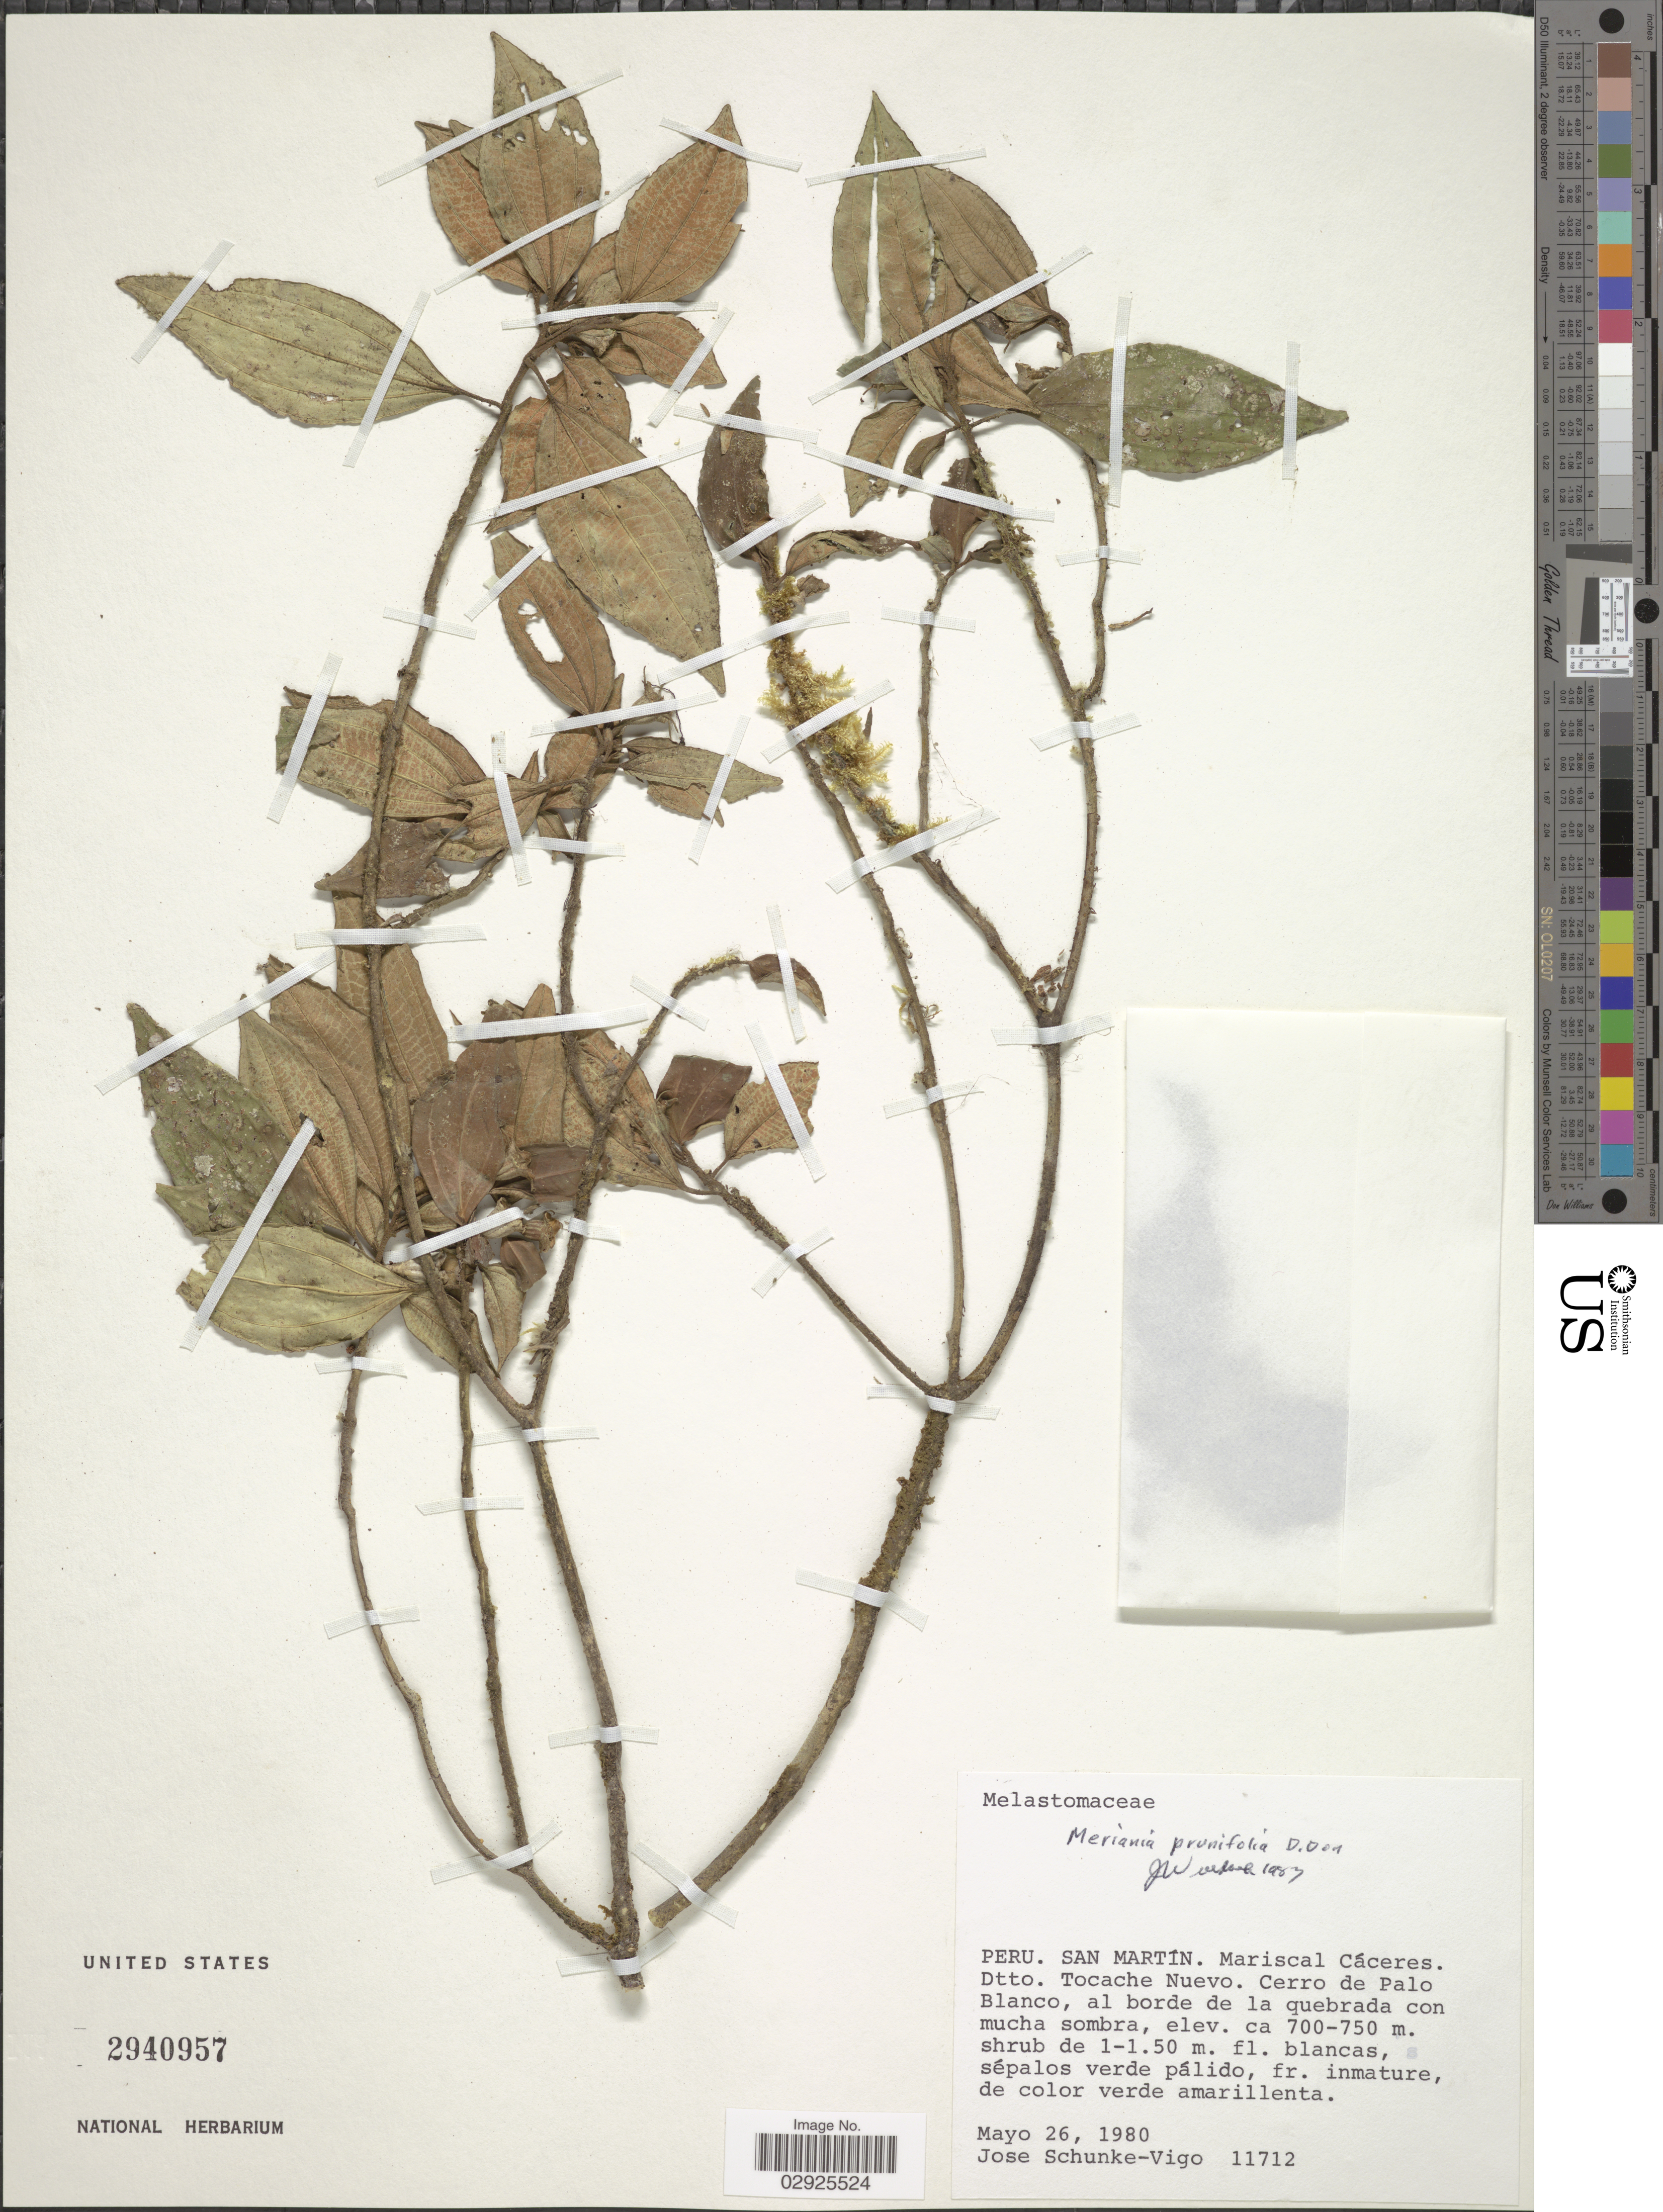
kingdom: Plantae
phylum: Tracheophyta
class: Magnoliopsida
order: Myrtales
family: Melastomataceae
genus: Meriania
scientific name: Meriania prunifolia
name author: D. Don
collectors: J. Schunke Vigo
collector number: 11712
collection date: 1980-05-26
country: Peru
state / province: San Martín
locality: San Martín, Mariscal Cáceres, Dtto. Tocache Nuevo, Cerro de palo Blanco, al bord de la quebrada con mucha sombra.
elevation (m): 700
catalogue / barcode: US 2940957